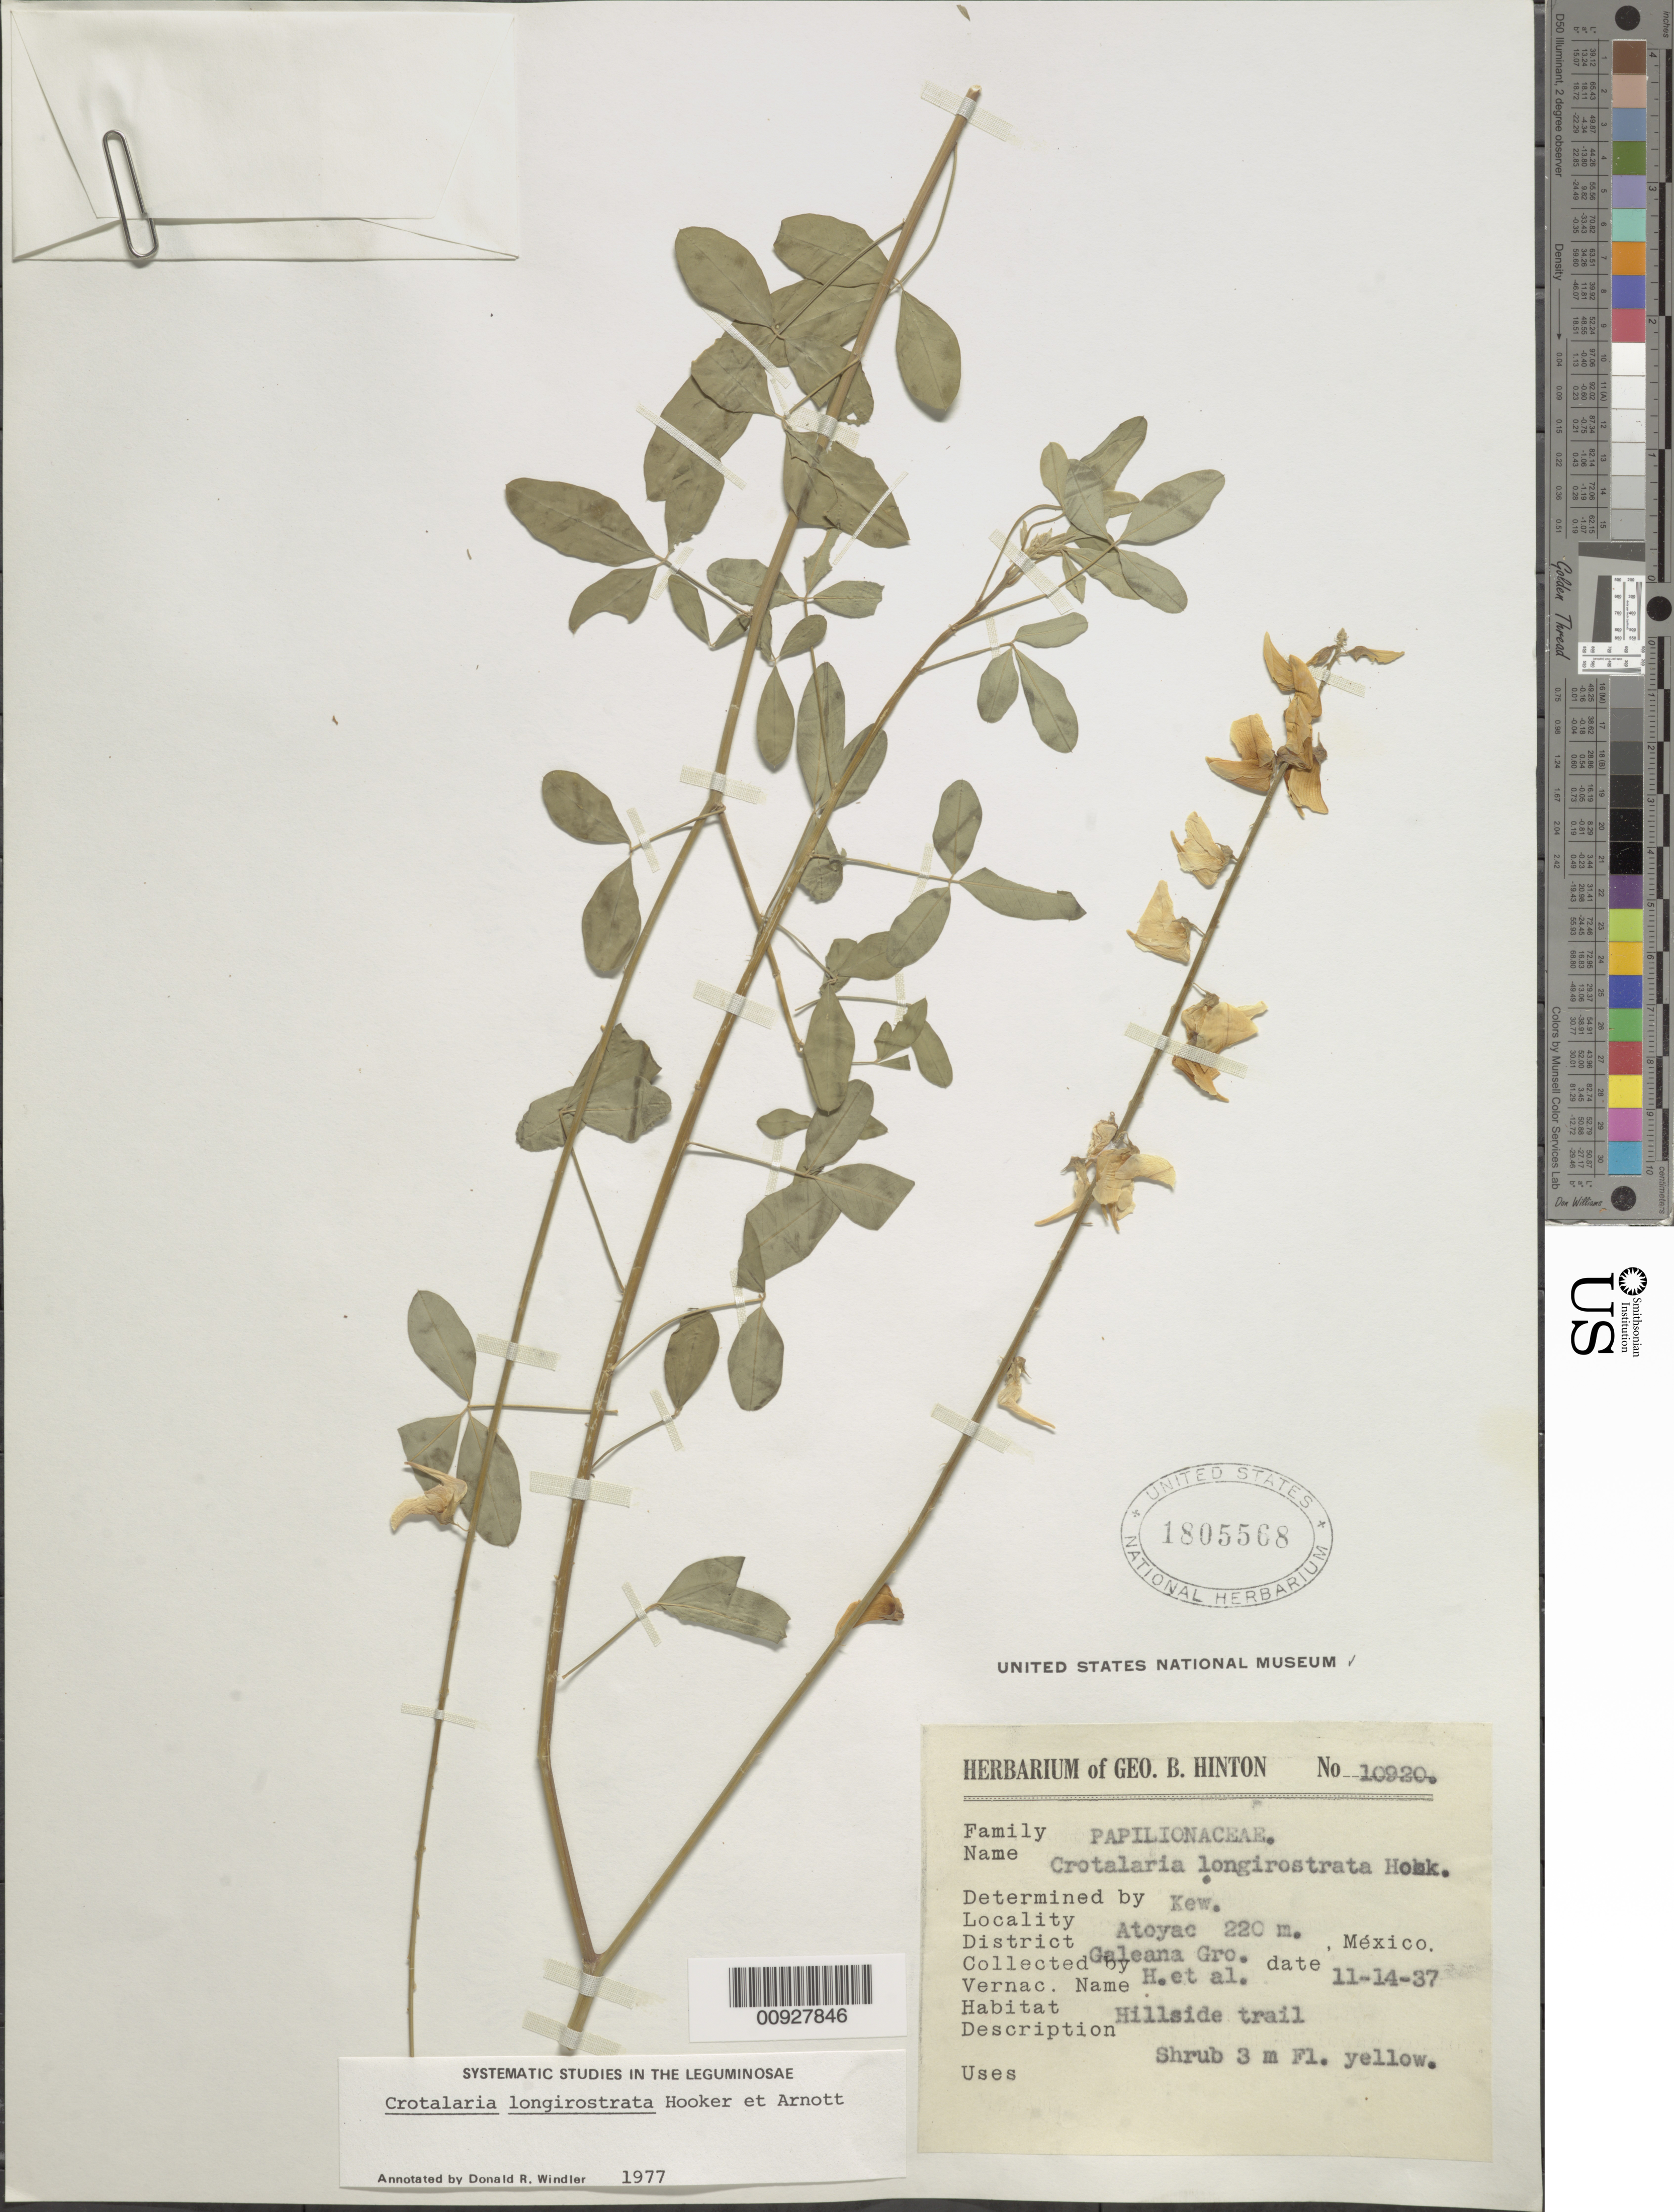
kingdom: Plantae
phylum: Tracheophyta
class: Magnoliopsida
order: Fabales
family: Fabaceae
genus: Crotalaria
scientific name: Crotalaria longirostrata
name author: Hook. & Arn.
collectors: G. B. Hinton & et al.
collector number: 10920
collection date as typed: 14 Nov 1937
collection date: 1937-11-14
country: Mexico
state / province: Guerrero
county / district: Galeana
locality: Atoyac, District Galeana, Guerrero.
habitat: Hillside trail.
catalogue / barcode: US 1805568